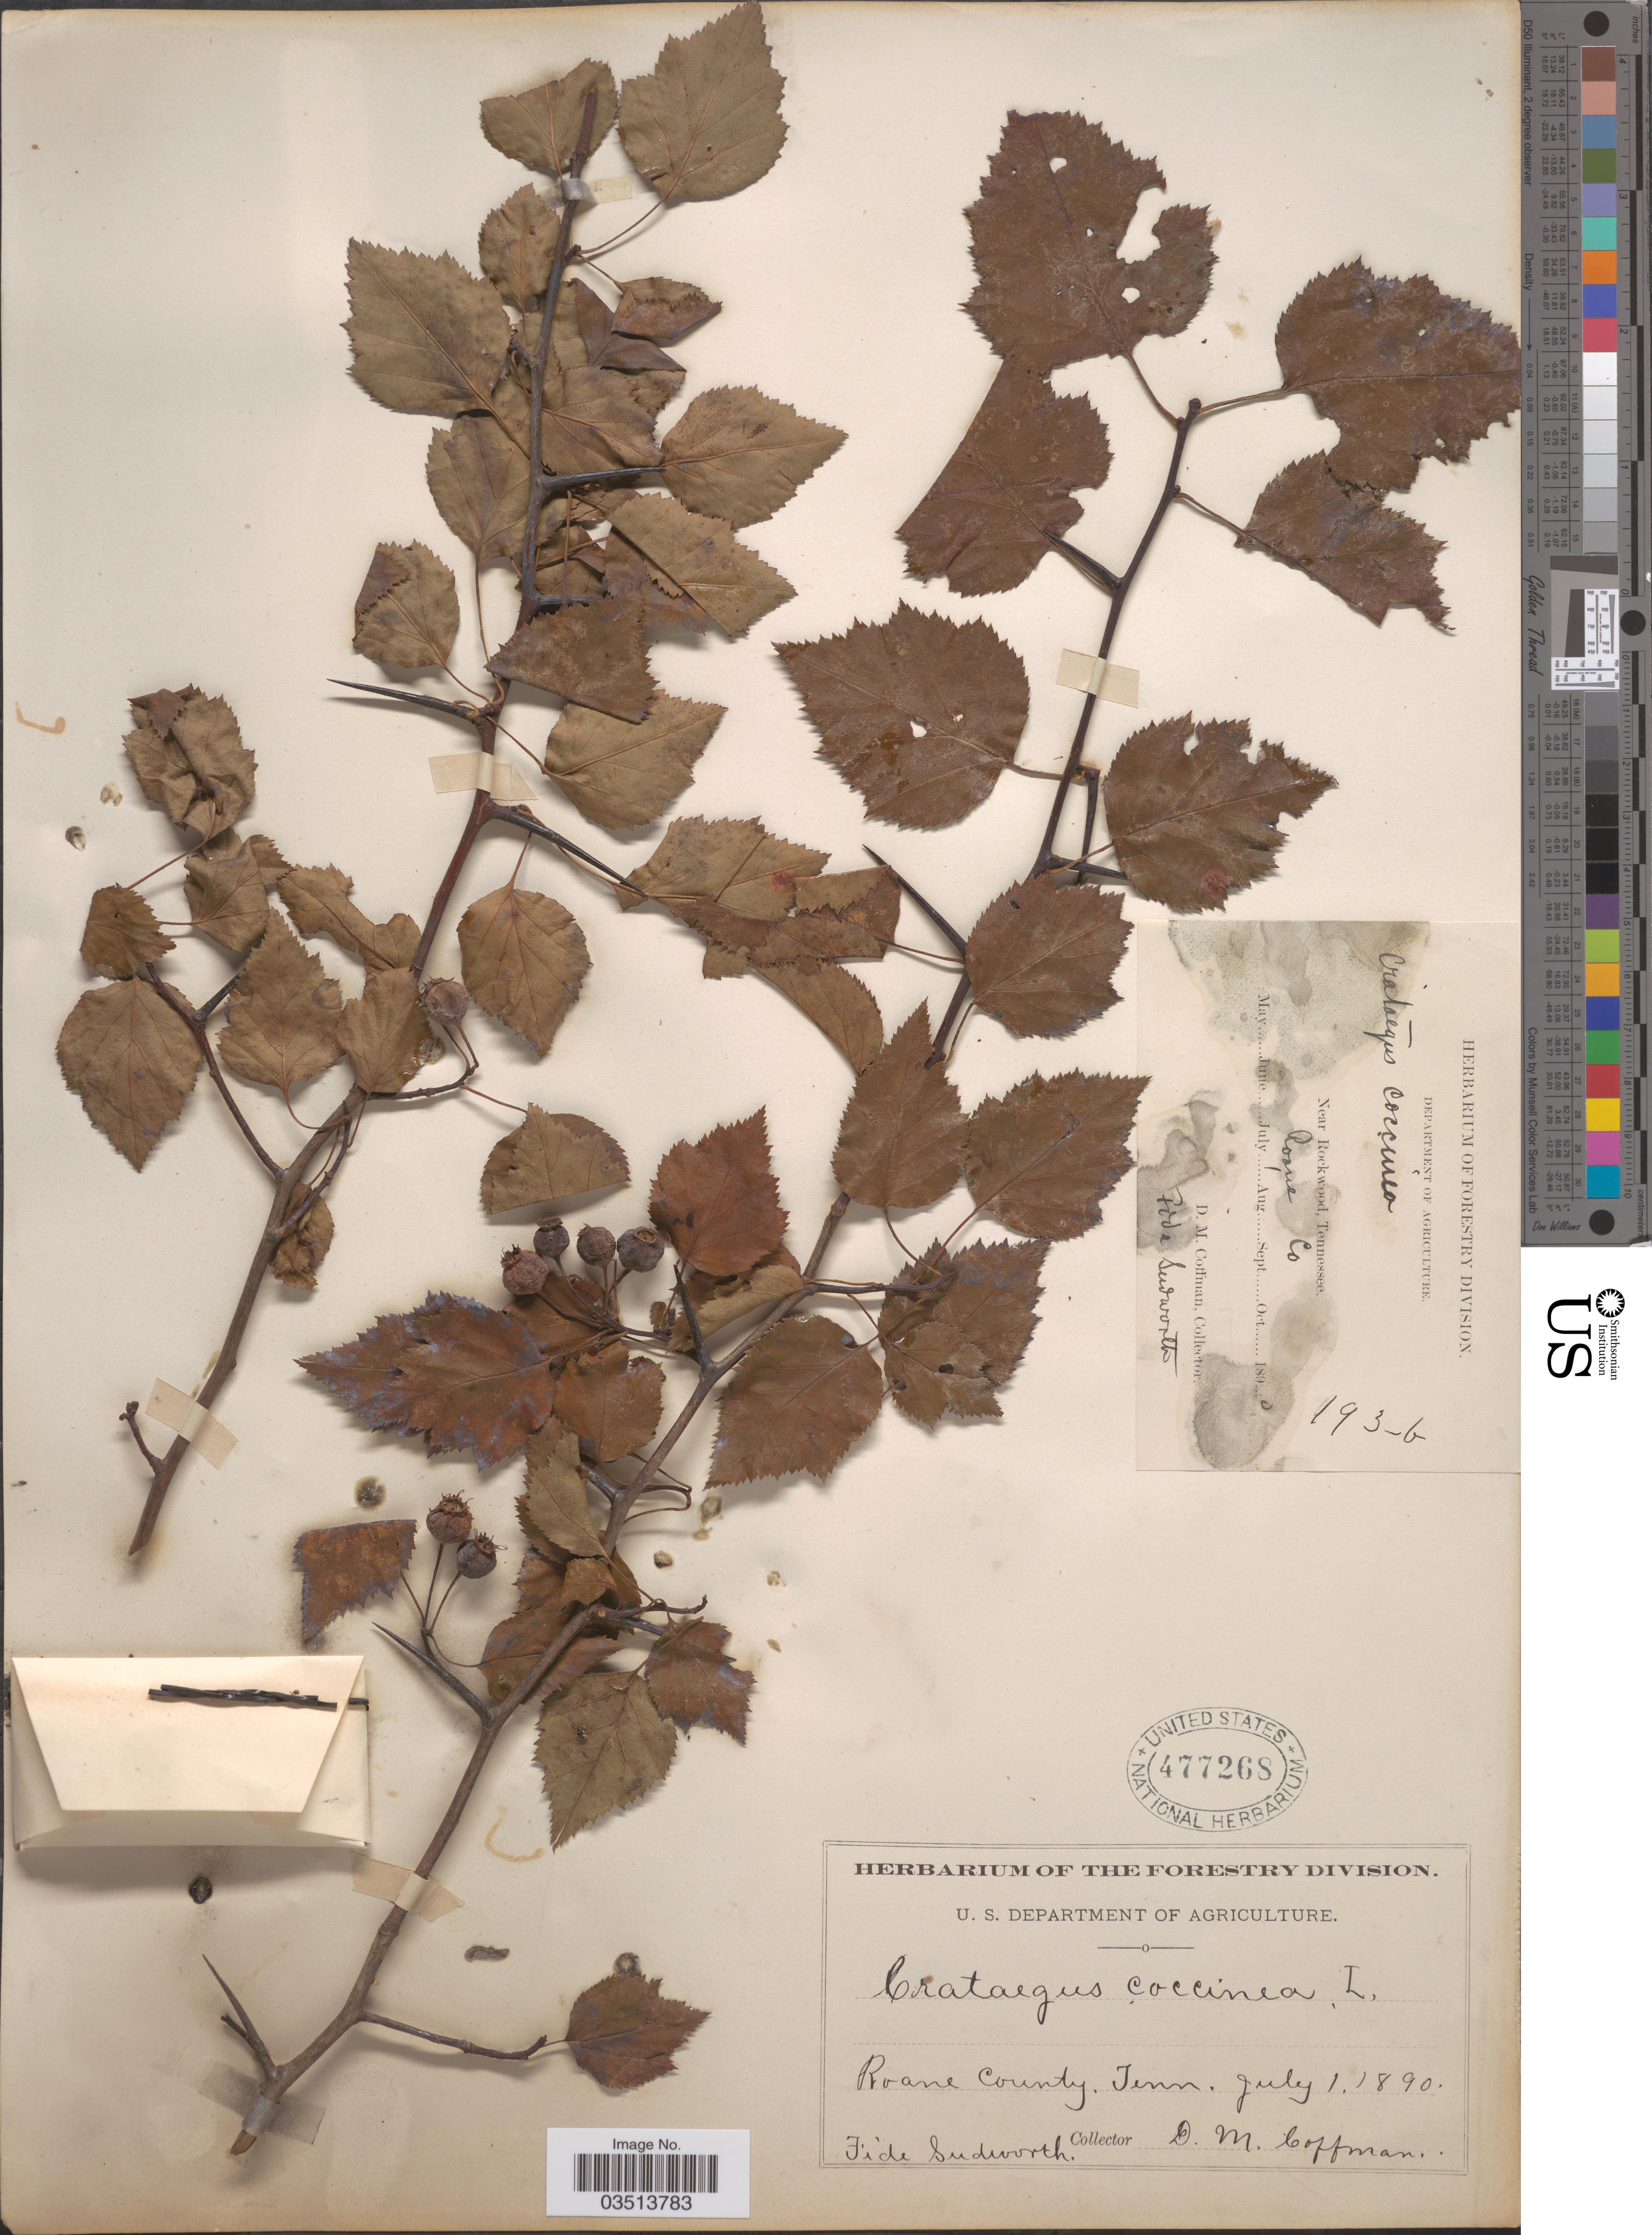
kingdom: Plantae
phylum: Tracheophyta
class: Magnoliopsida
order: Rosales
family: Rosaceae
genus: Crataegus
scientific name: Crataegus coccinea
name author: Ashe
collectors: D. M. Coffman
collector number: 193-b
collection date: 1890-07-01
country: United States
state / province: Tennessee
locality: Roane County. Near Rockwood.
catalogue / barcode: US 477268